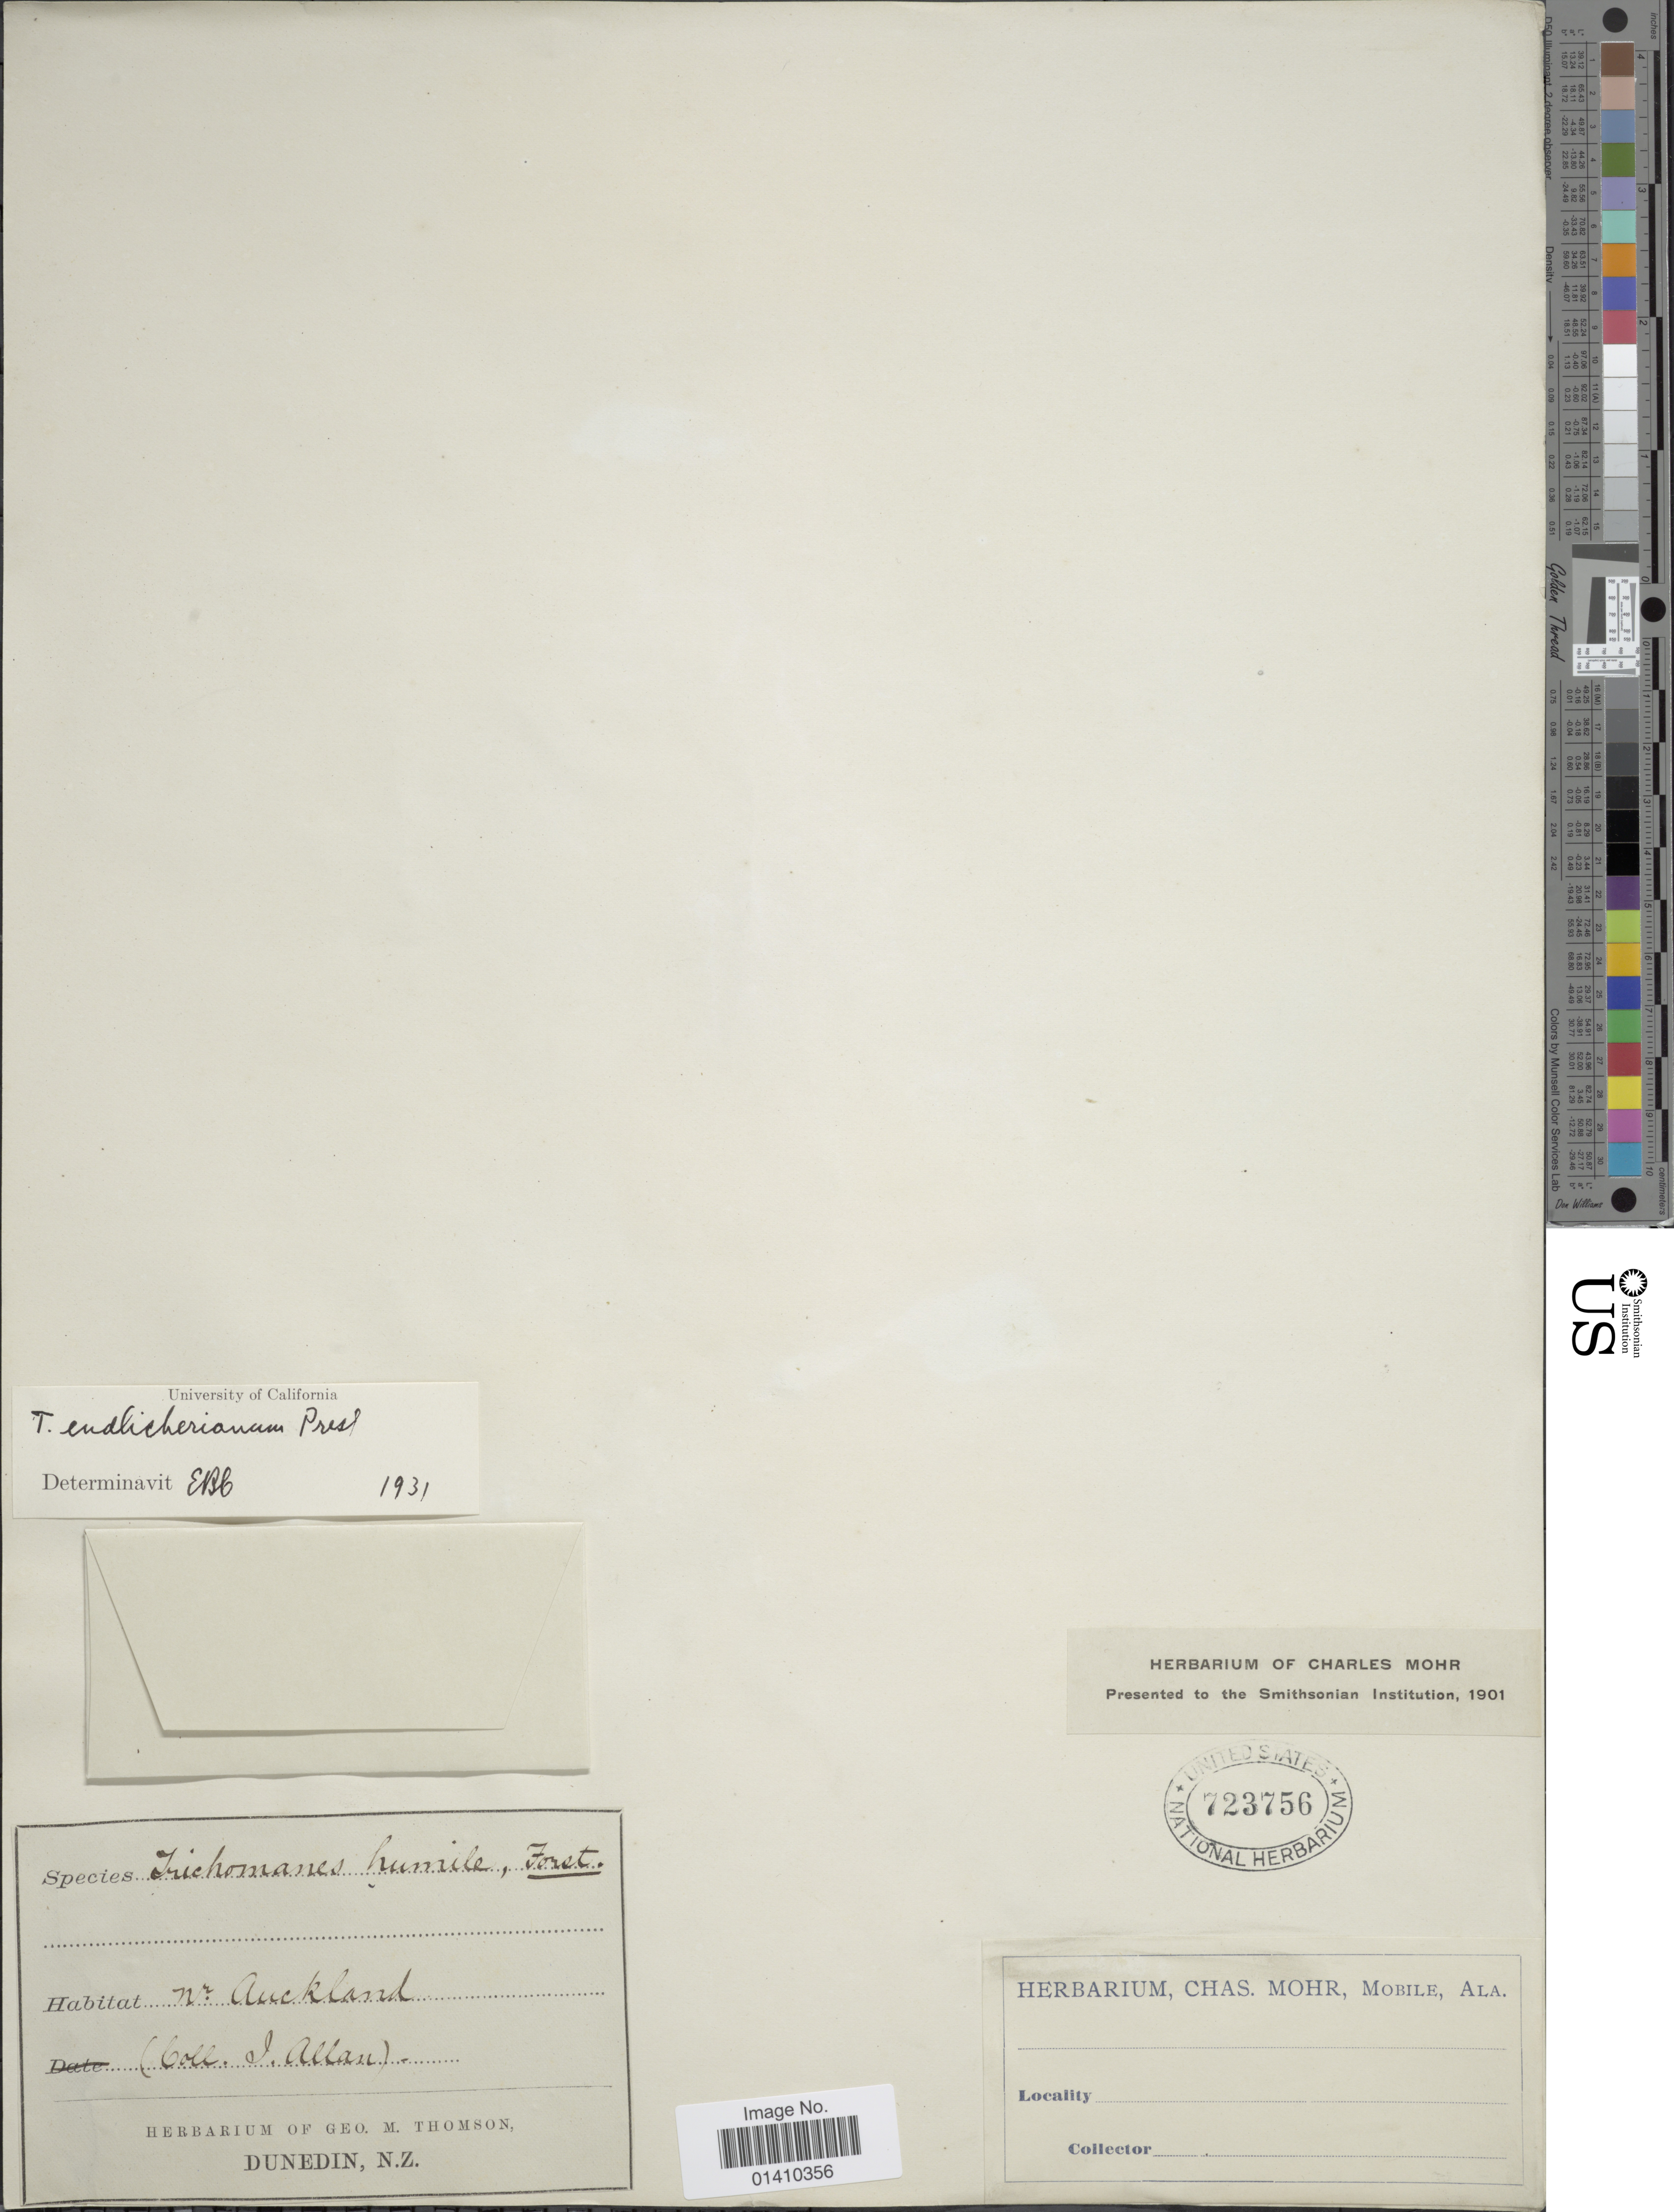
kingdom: Plantae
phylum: Tracheophyta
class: Polypodiopsida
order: Hymenophyllales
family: Hymenophyllaceae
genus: Polyphlebium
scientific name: Polyphlebium endlicherianum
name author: (C. Presl) Ebihara & K. Iwats.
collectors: H. Allan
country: New Zealand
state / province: Auckland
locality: Nr. Auckland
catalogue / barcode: US 723756